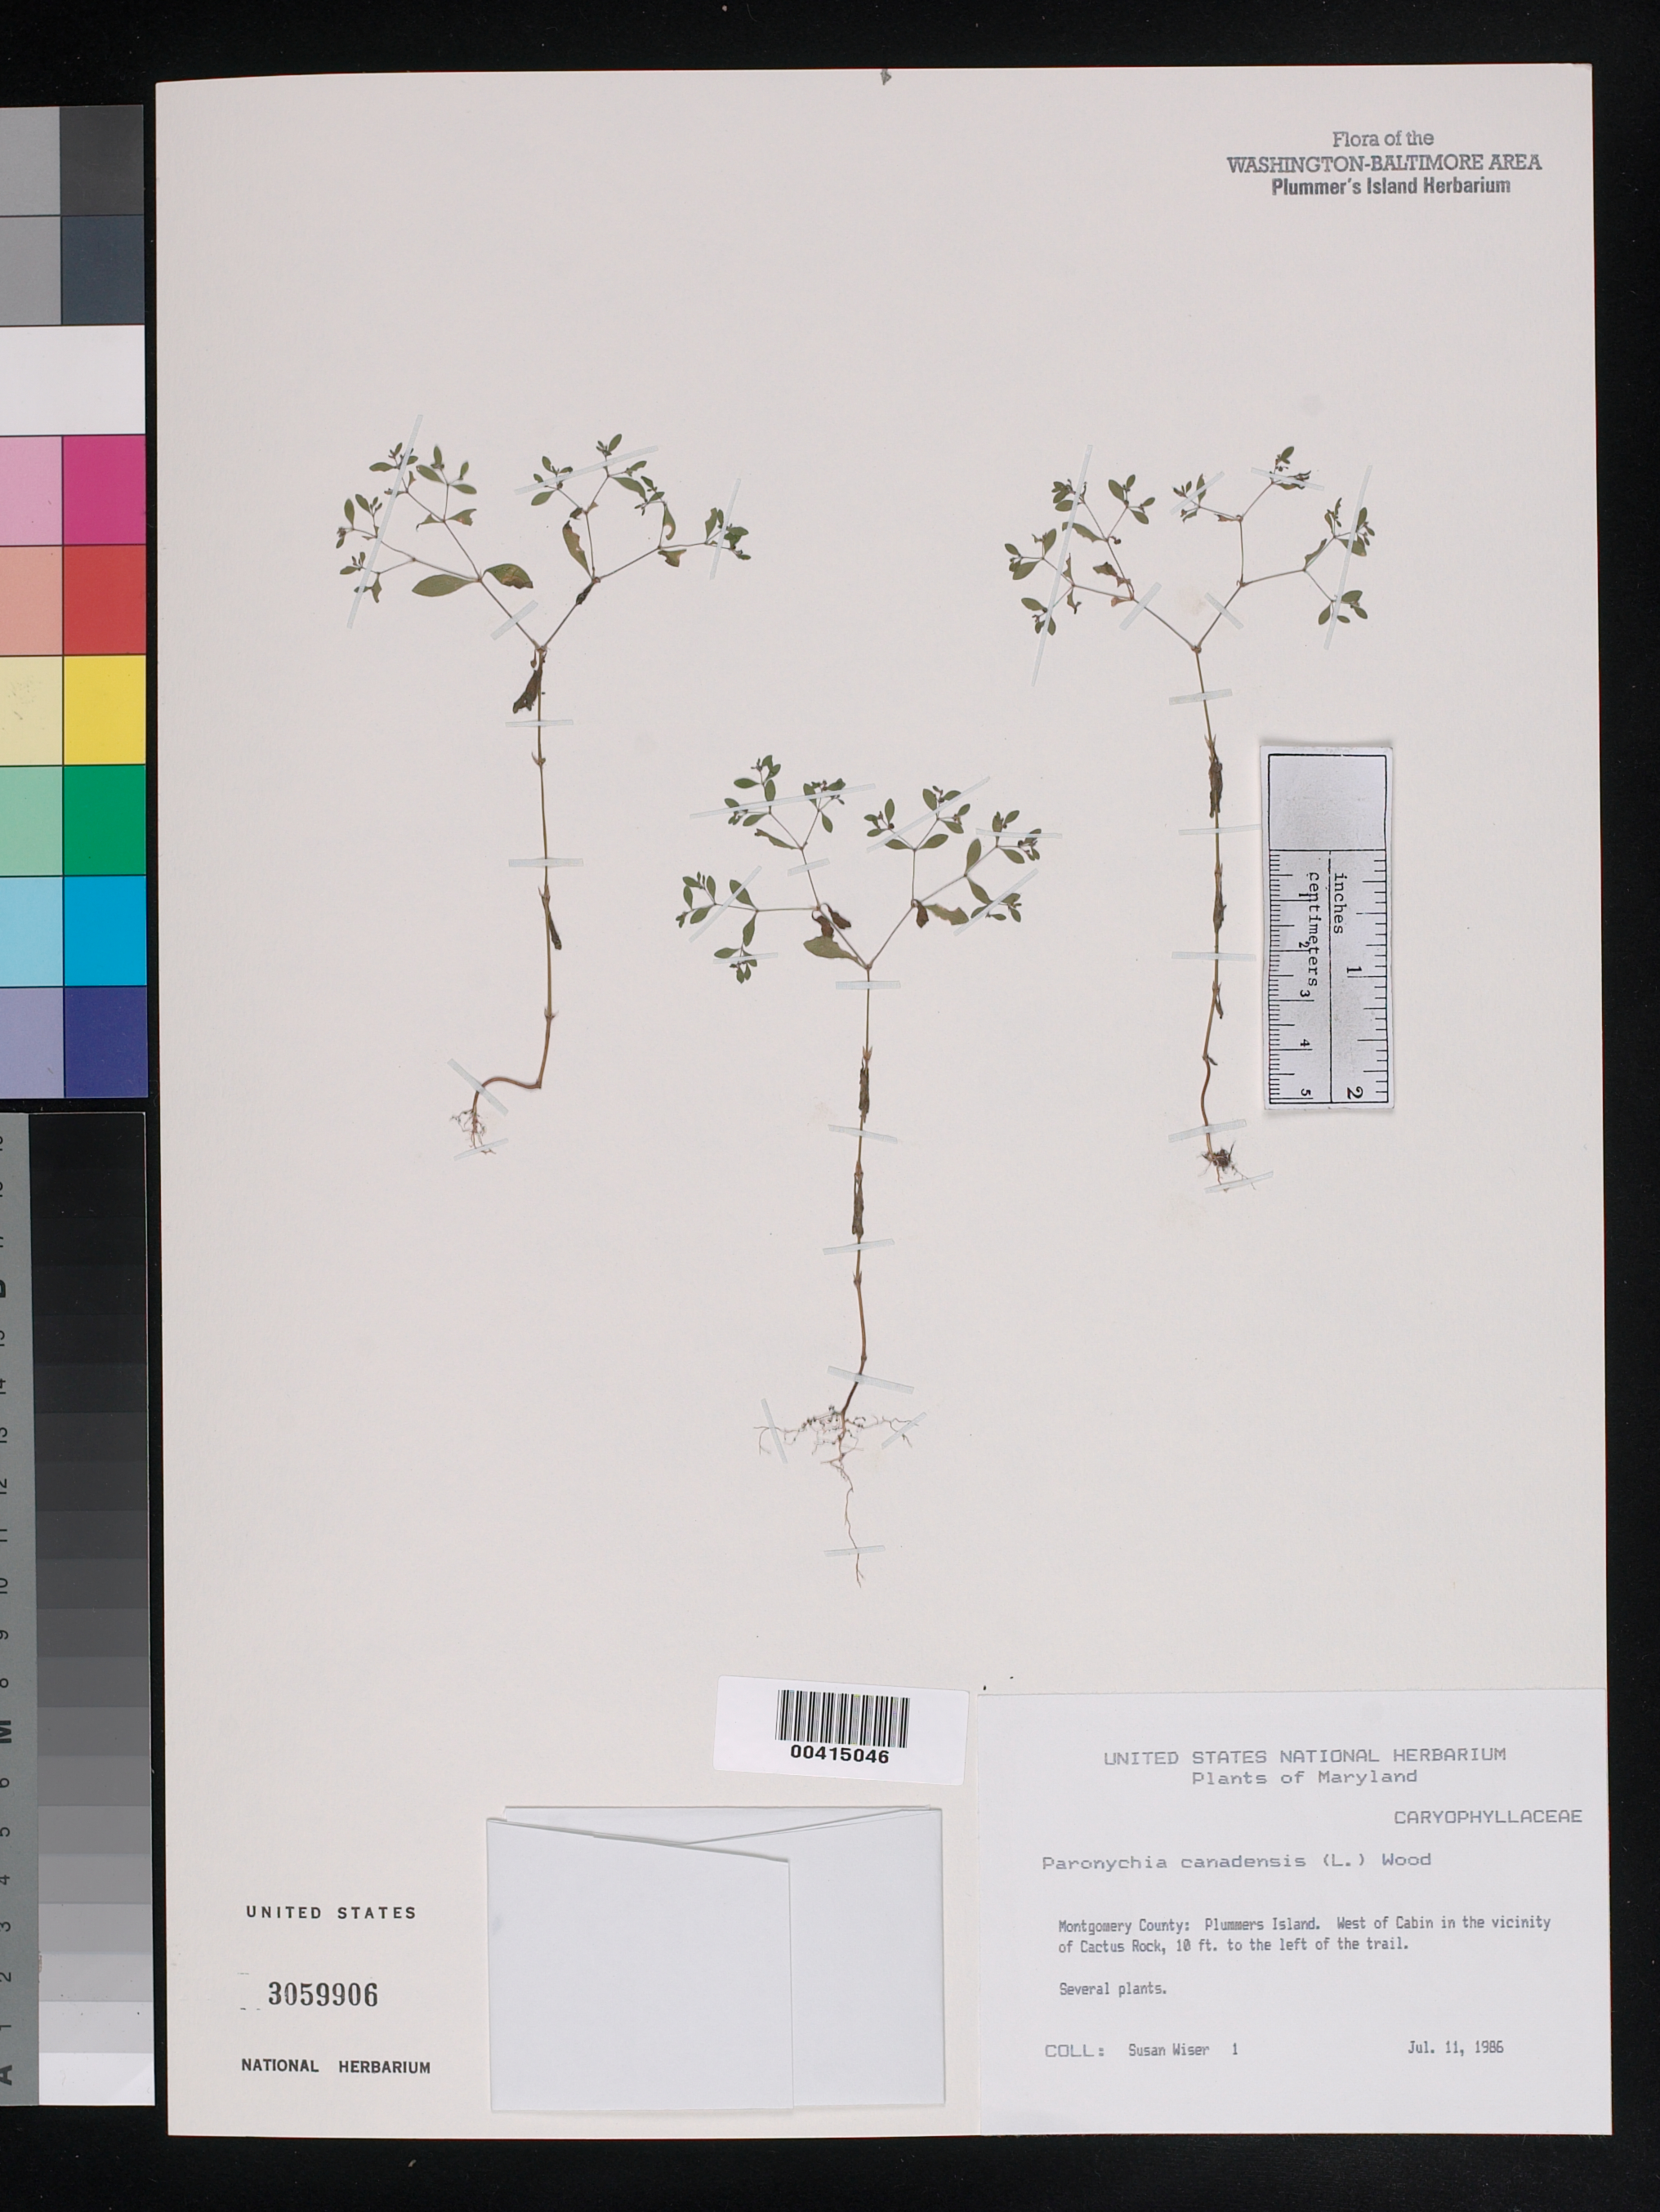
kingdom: Plantae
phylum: Tracheophyta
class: Magnoliopsida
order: Caryophyllales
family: Caryophyllaceae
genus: Paronychia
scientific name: Paronychia canadensis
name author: (L.) Alph. Wood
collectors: S. Wiser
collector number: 1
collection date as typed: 11 Jul 1986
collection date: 1986-07-11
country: United States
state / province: Maryland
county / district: Montgomery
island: Plummers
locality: Plummer's Island; west of cabin in the vicinity of Cactus Rock, 10 ft. to the left of the trail C. & O. Canal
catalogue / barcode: US 3059906